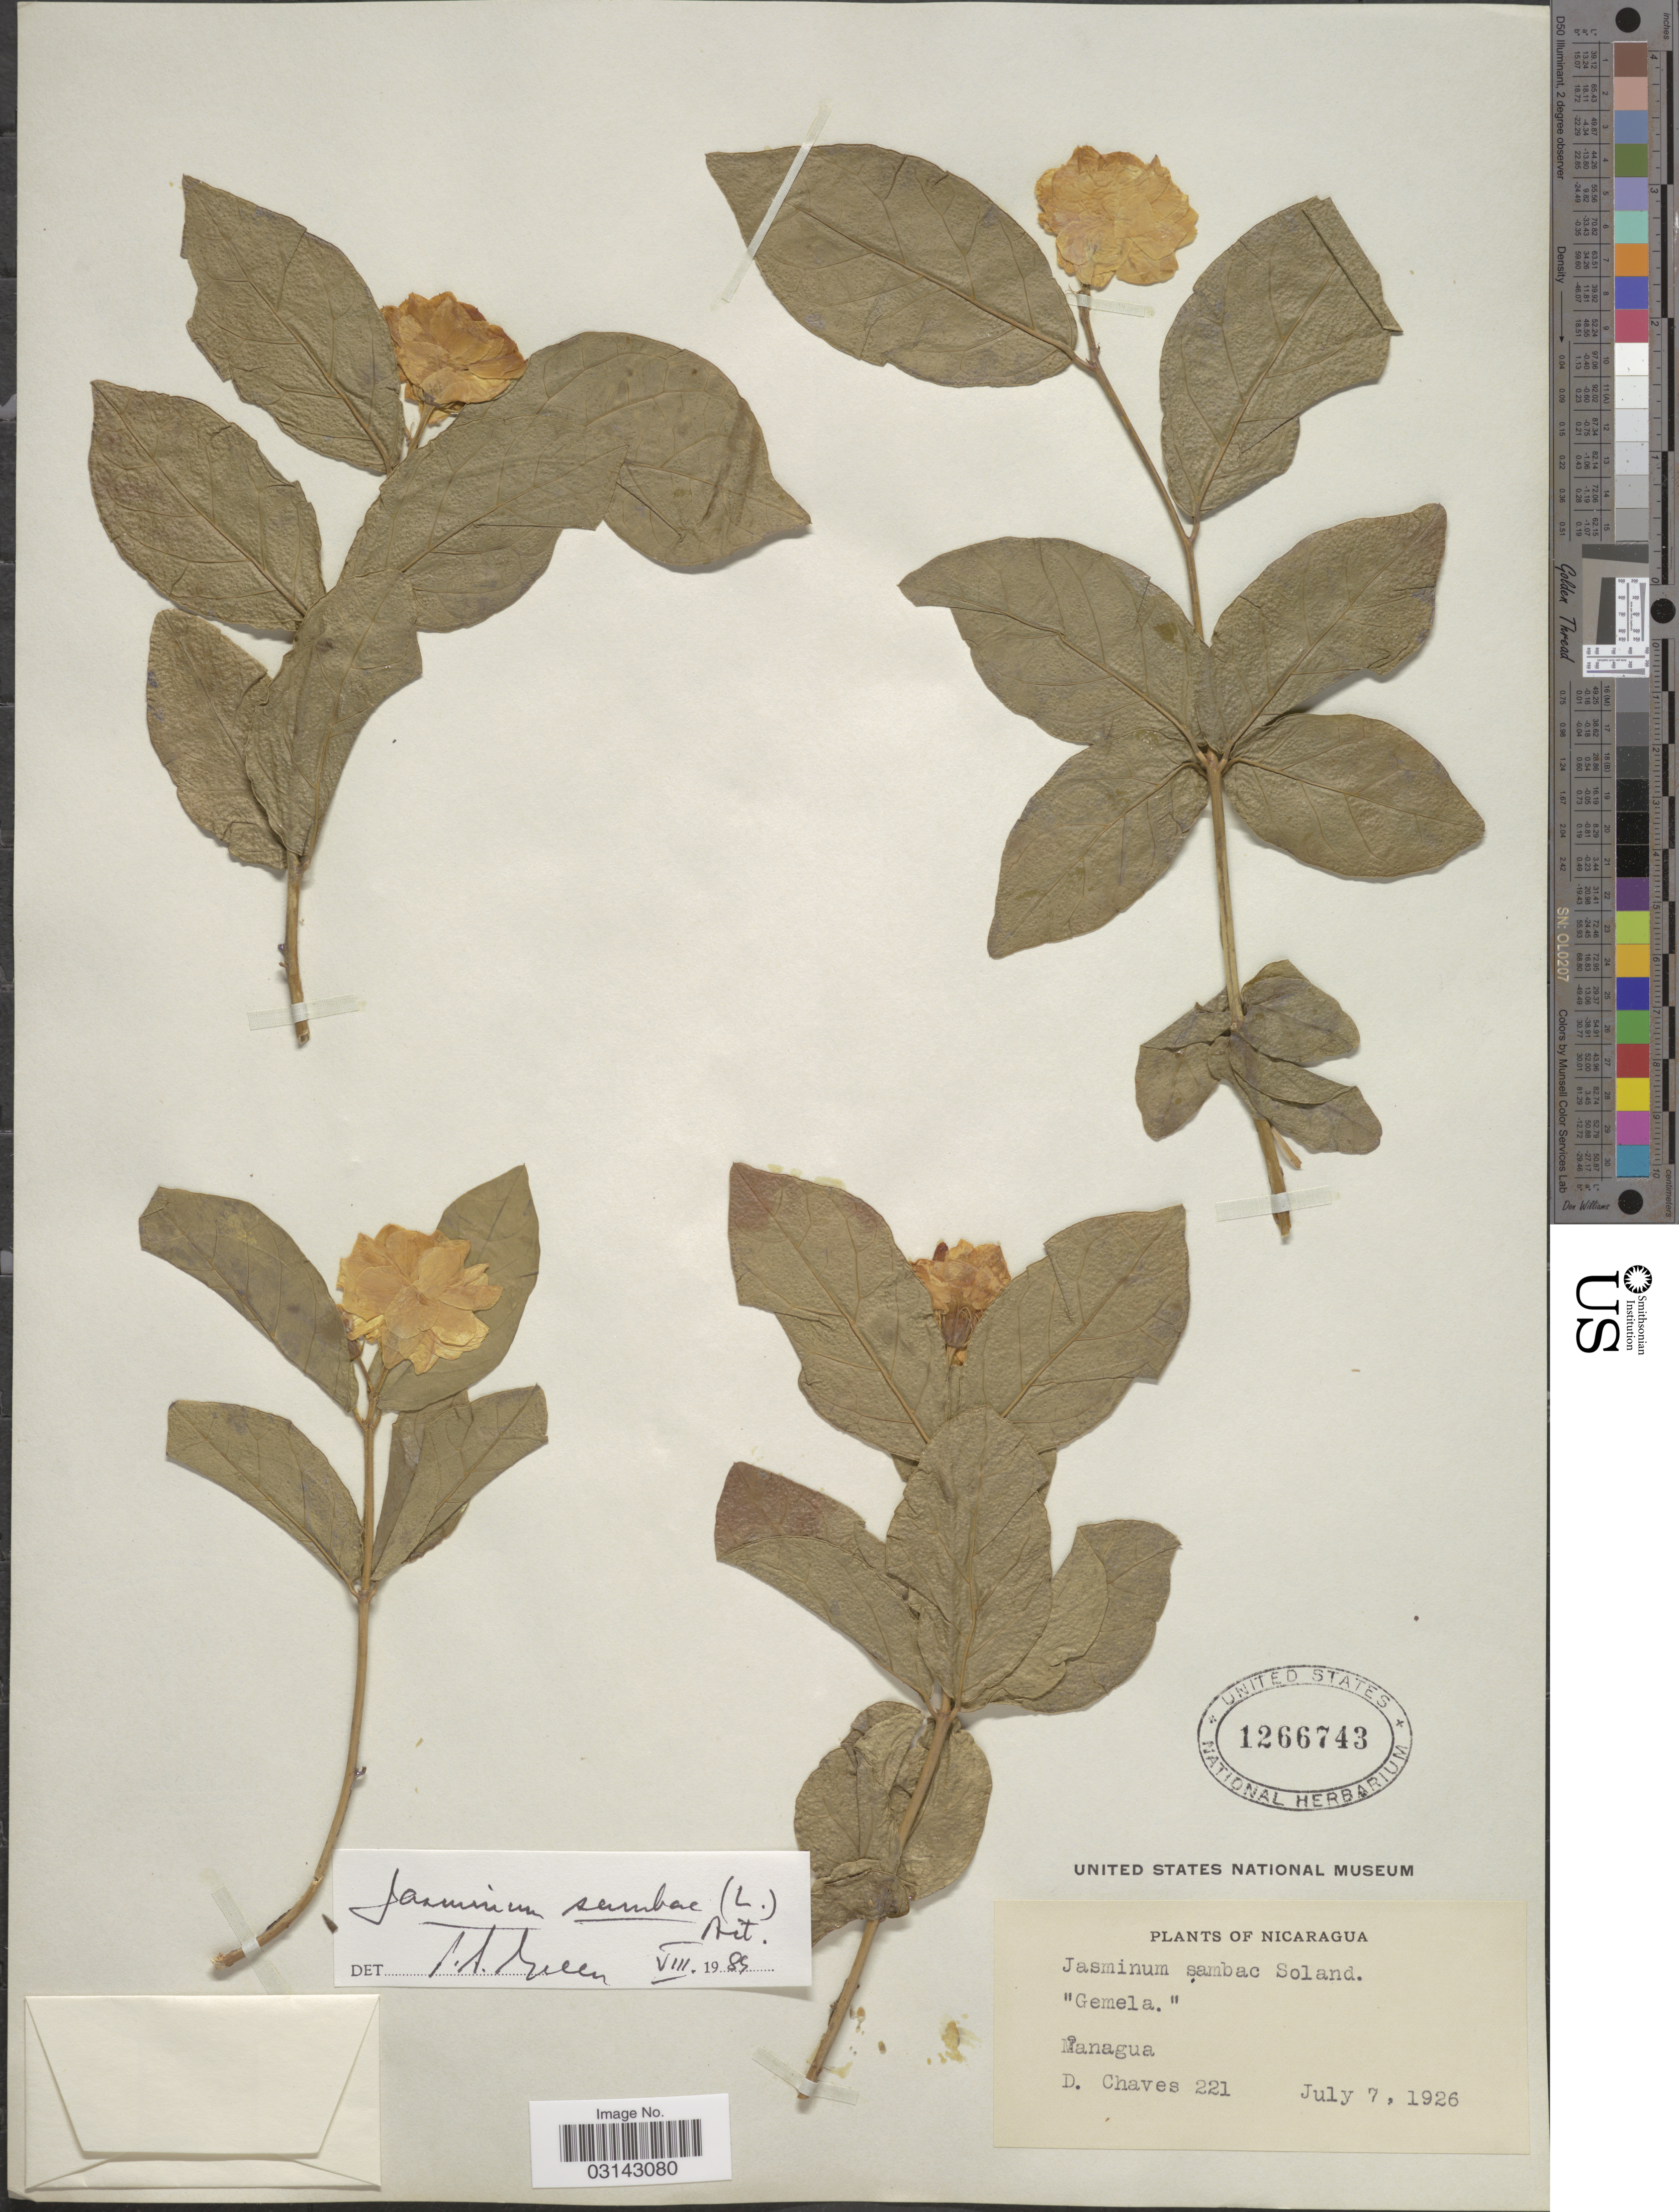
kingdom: Plantae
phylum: Tracheophyta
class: Magnoliopsida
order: Lamiales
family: Oleaceae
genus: Jasminum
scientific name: Jasminum sambac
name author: (L.) Aiton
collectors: D. Chaves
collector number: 221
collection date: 1926-07-07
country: Nicaragua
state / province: Managua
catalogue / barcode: US 1266743